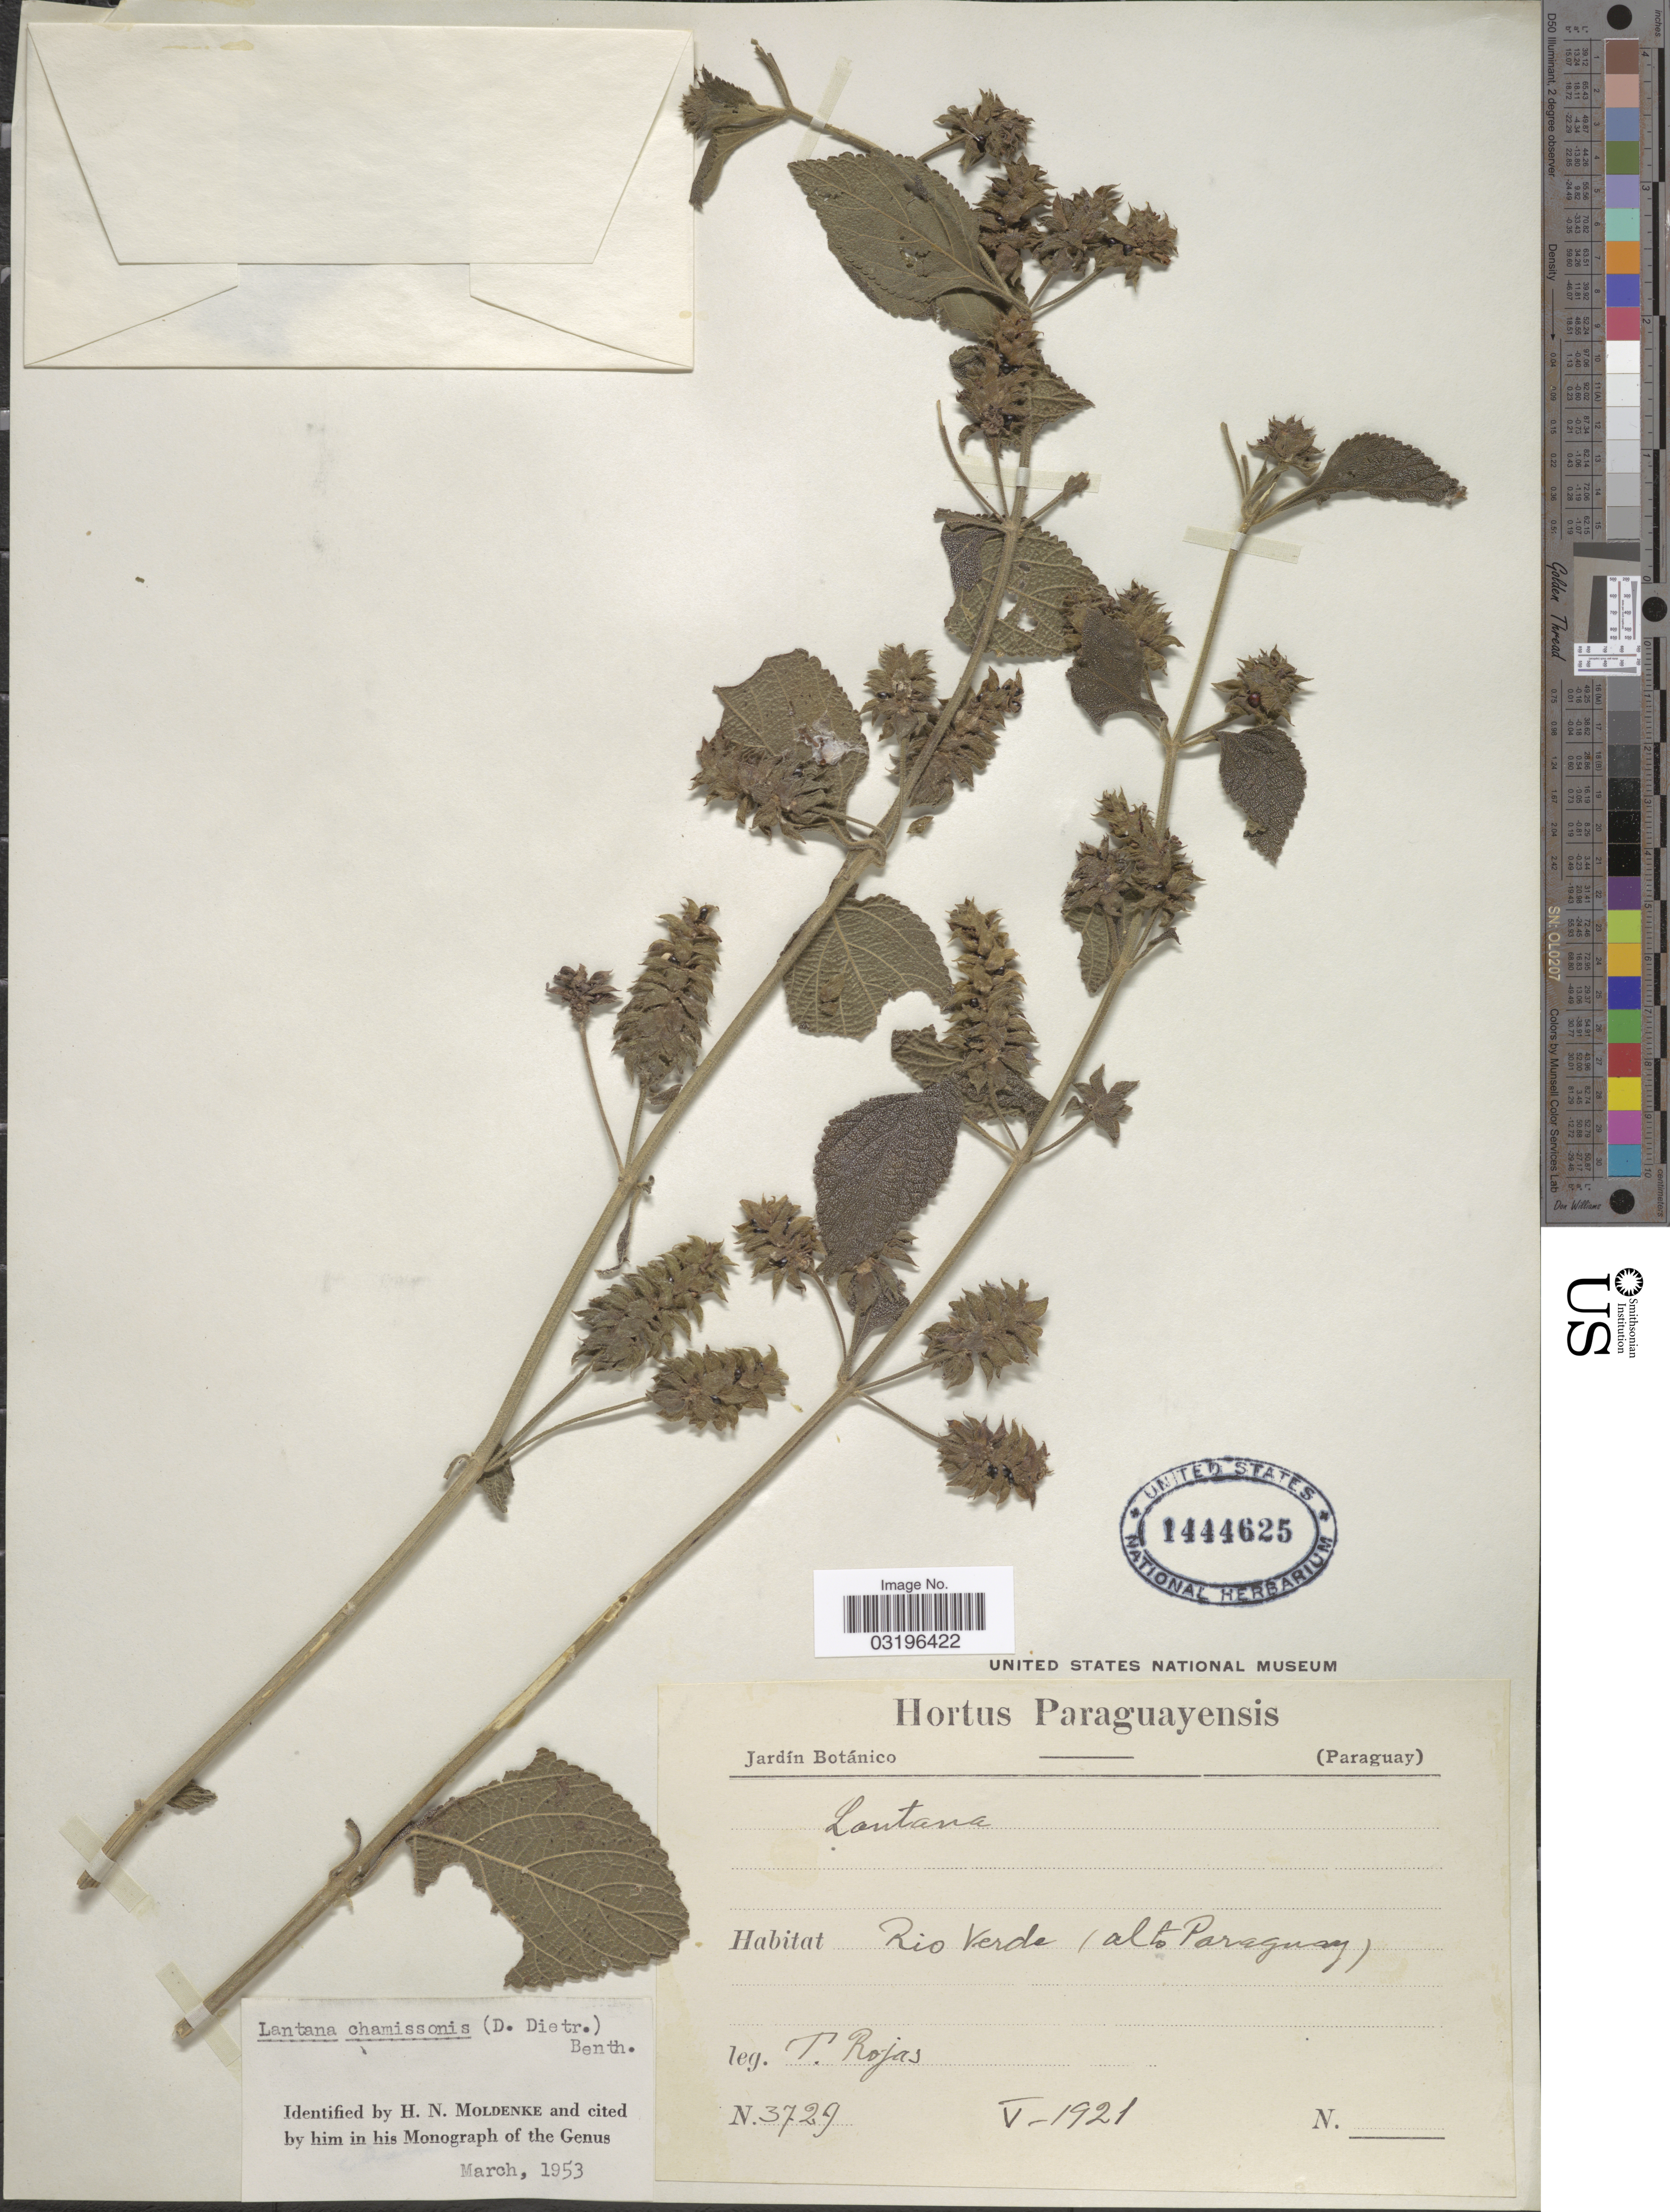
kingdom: Plantae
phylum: Tracheophyta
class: Magnoliopsida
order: Lamiales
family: Verbenaceae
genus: Lantana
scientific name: Lantana chamissonis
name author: Benth. ex B.D. Jacks.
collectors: T. Rojas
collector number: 3729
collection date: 1921-05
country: Paraguay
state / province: Alto Paraguay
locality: Rio Verde.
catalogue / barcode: US 1444625